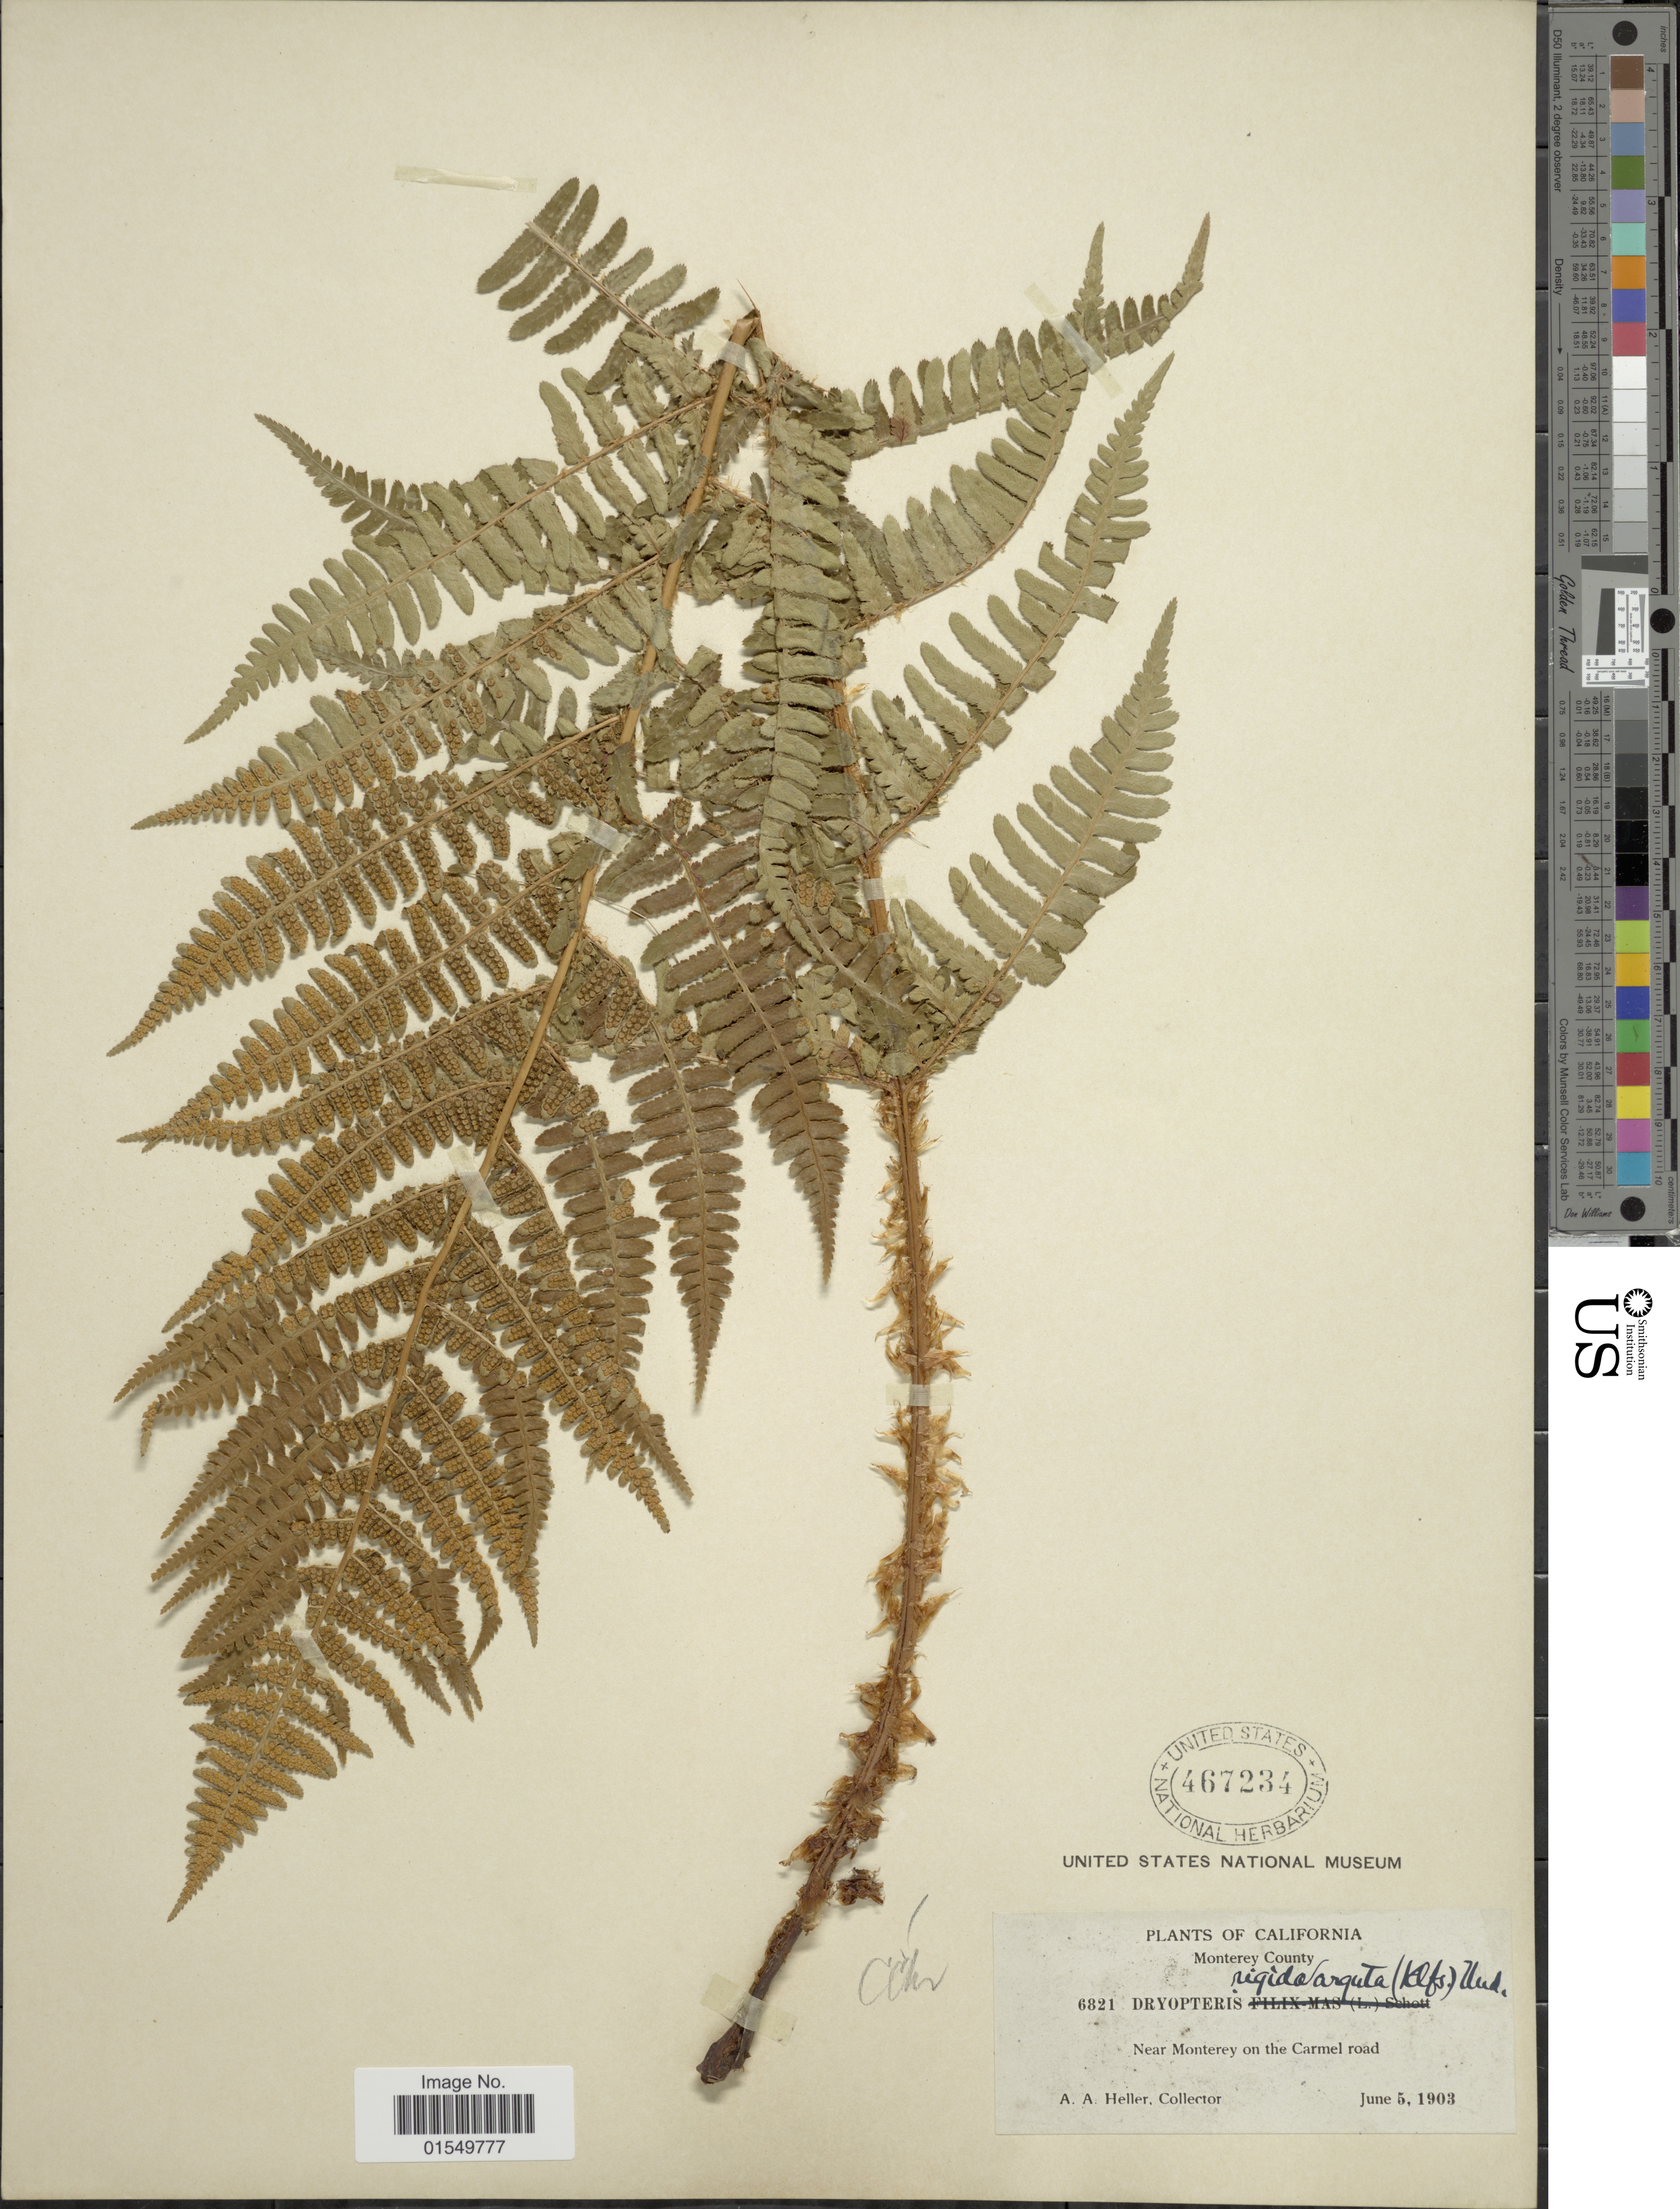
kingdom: Plantae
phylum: Tracheophyta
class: Polypodiopsida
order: Polypodiales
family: Dryopteridaceae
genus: Dryopteris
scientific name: Dryopteris arguta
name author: (Kaulf.) Maxon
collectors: A. A. Heller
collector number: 6821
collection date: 1903-06-05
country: United States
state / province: California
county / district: Monterey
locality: Monterey County, near Monterey on the Carmel road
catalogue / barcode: US 467234